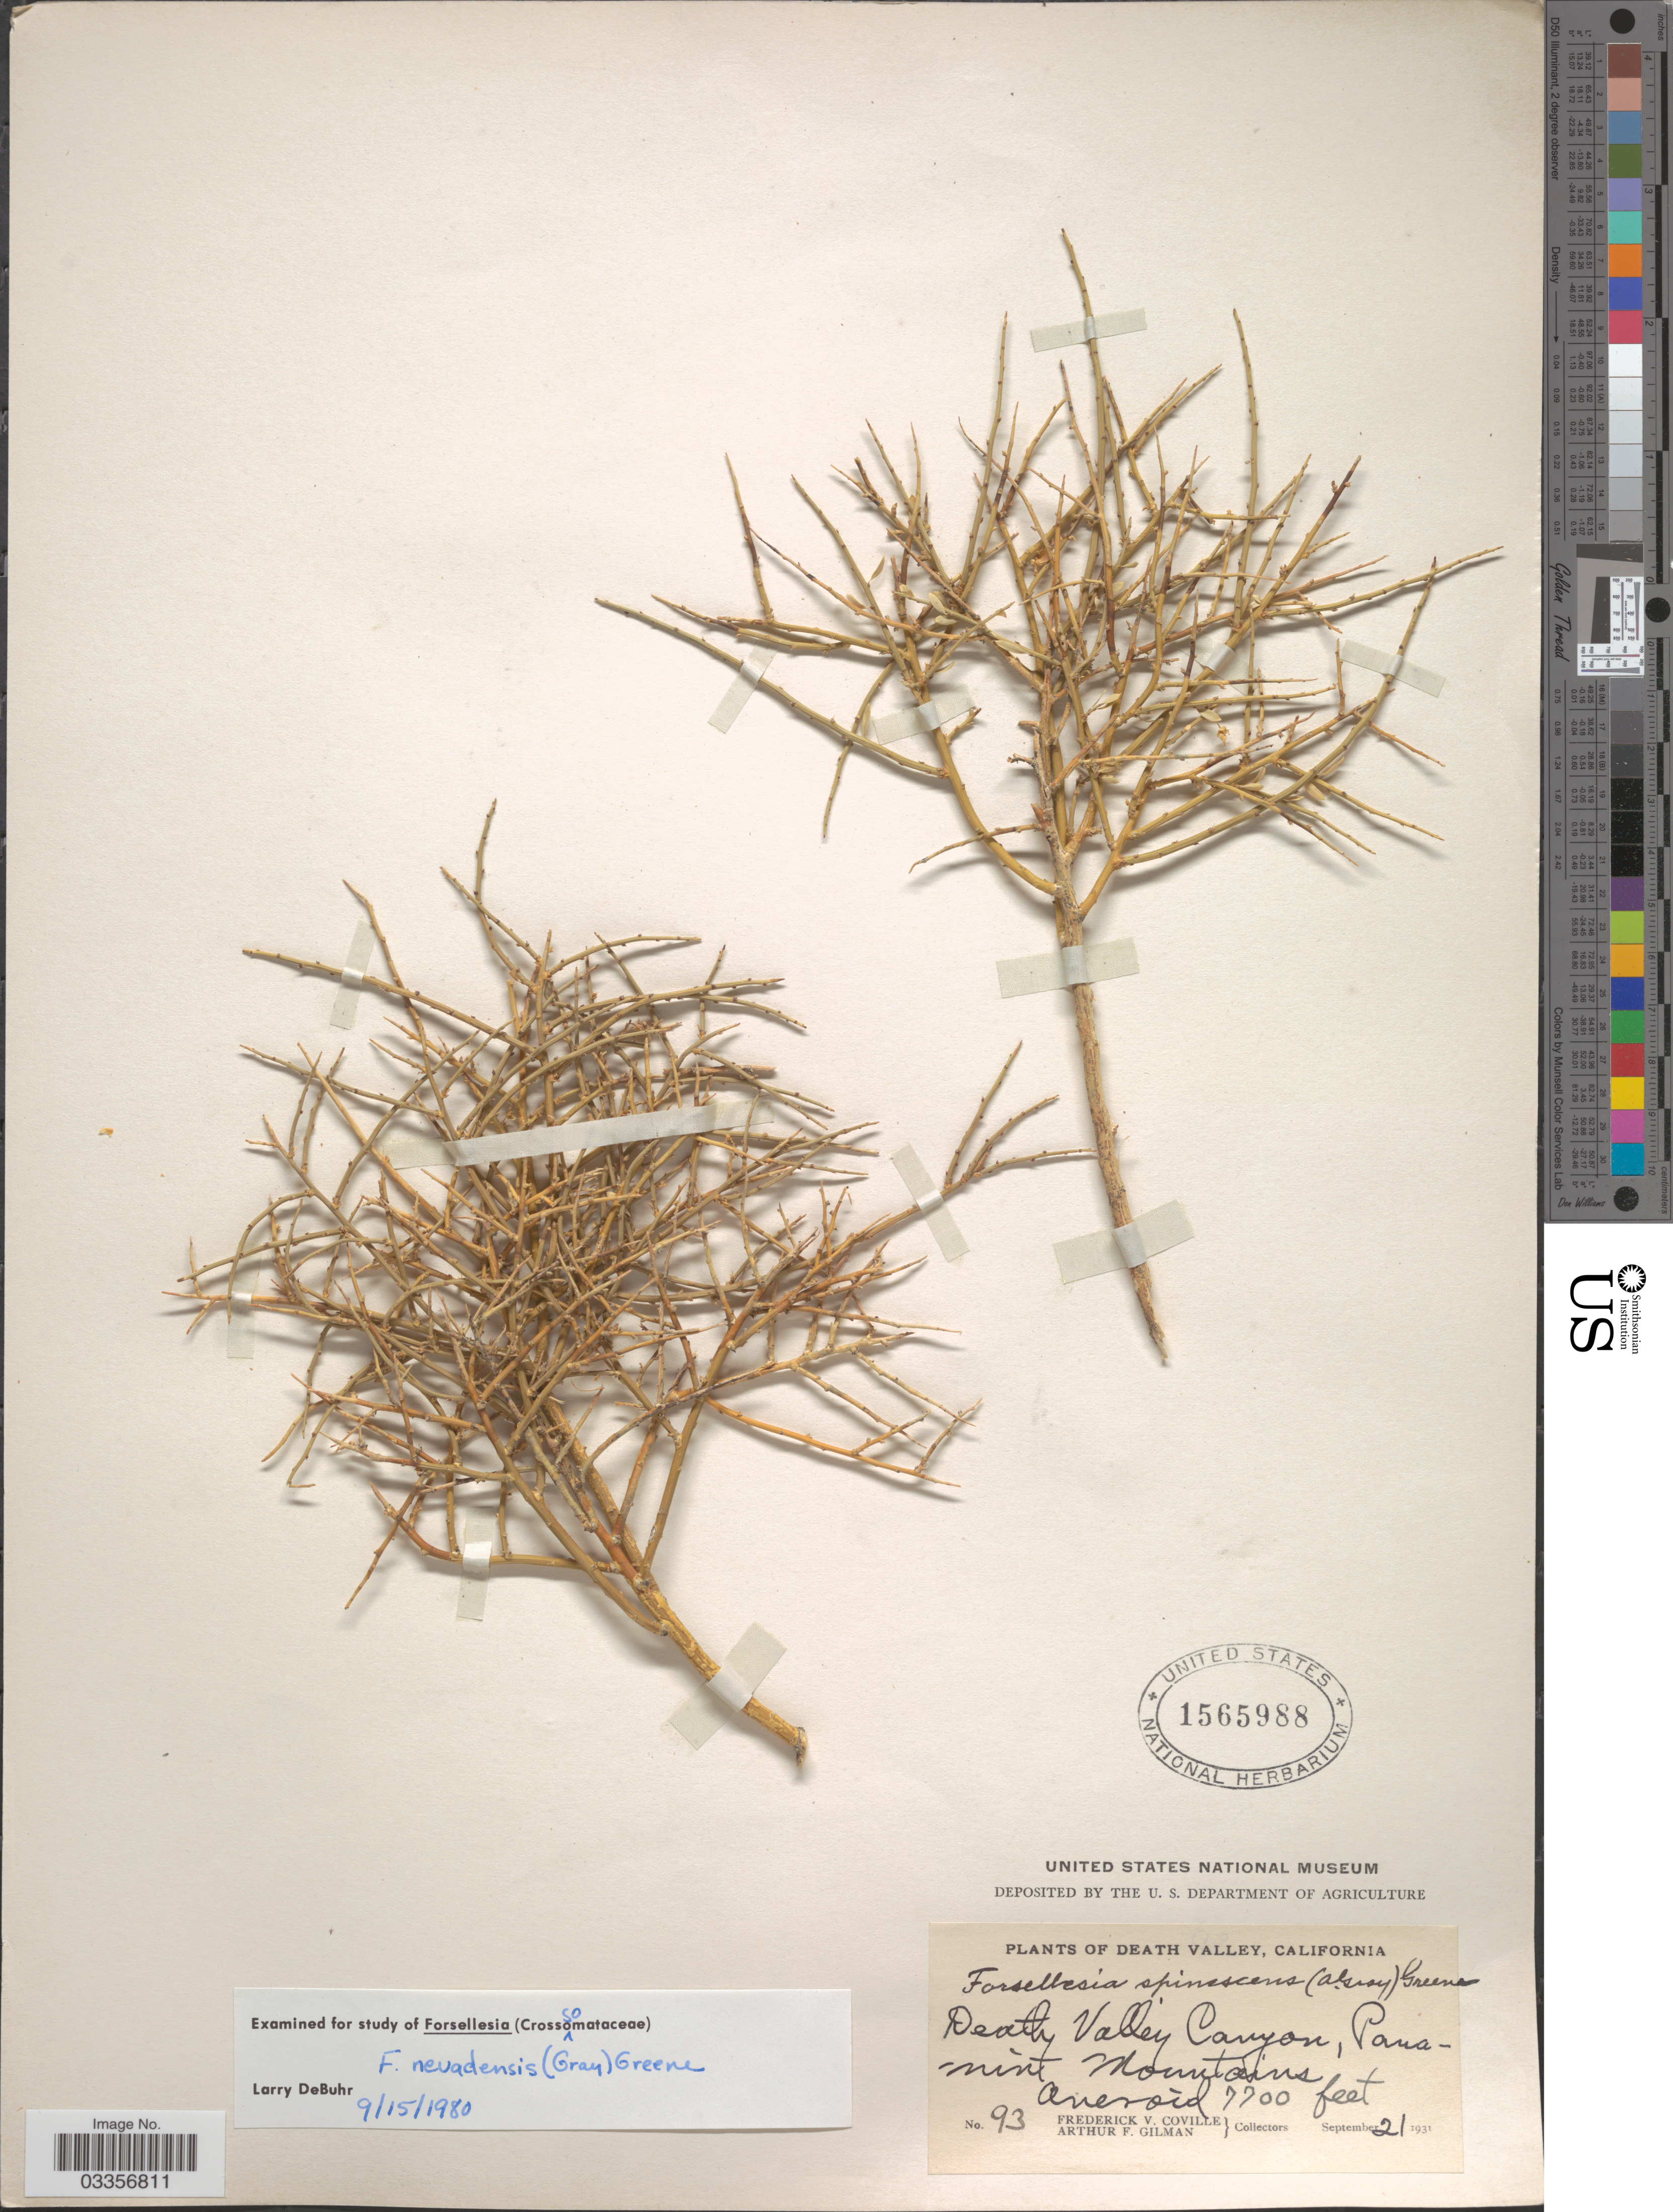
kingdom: Plantae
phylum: Tracheophyta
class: Magnoliopsida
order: Crossosomatales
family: Crossosomataceae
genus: Glossopetalon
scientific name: Glossopetalon spinescens var. aridum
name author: M.E. Jones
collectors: F. V. Coville & A. Gilman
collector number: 93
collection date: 1931-09-21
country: United States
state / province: California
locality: Death Valley, Death Valley Canyon, Panamint Mountains, Aneroid.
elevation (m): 2347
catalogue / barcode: US 1565988